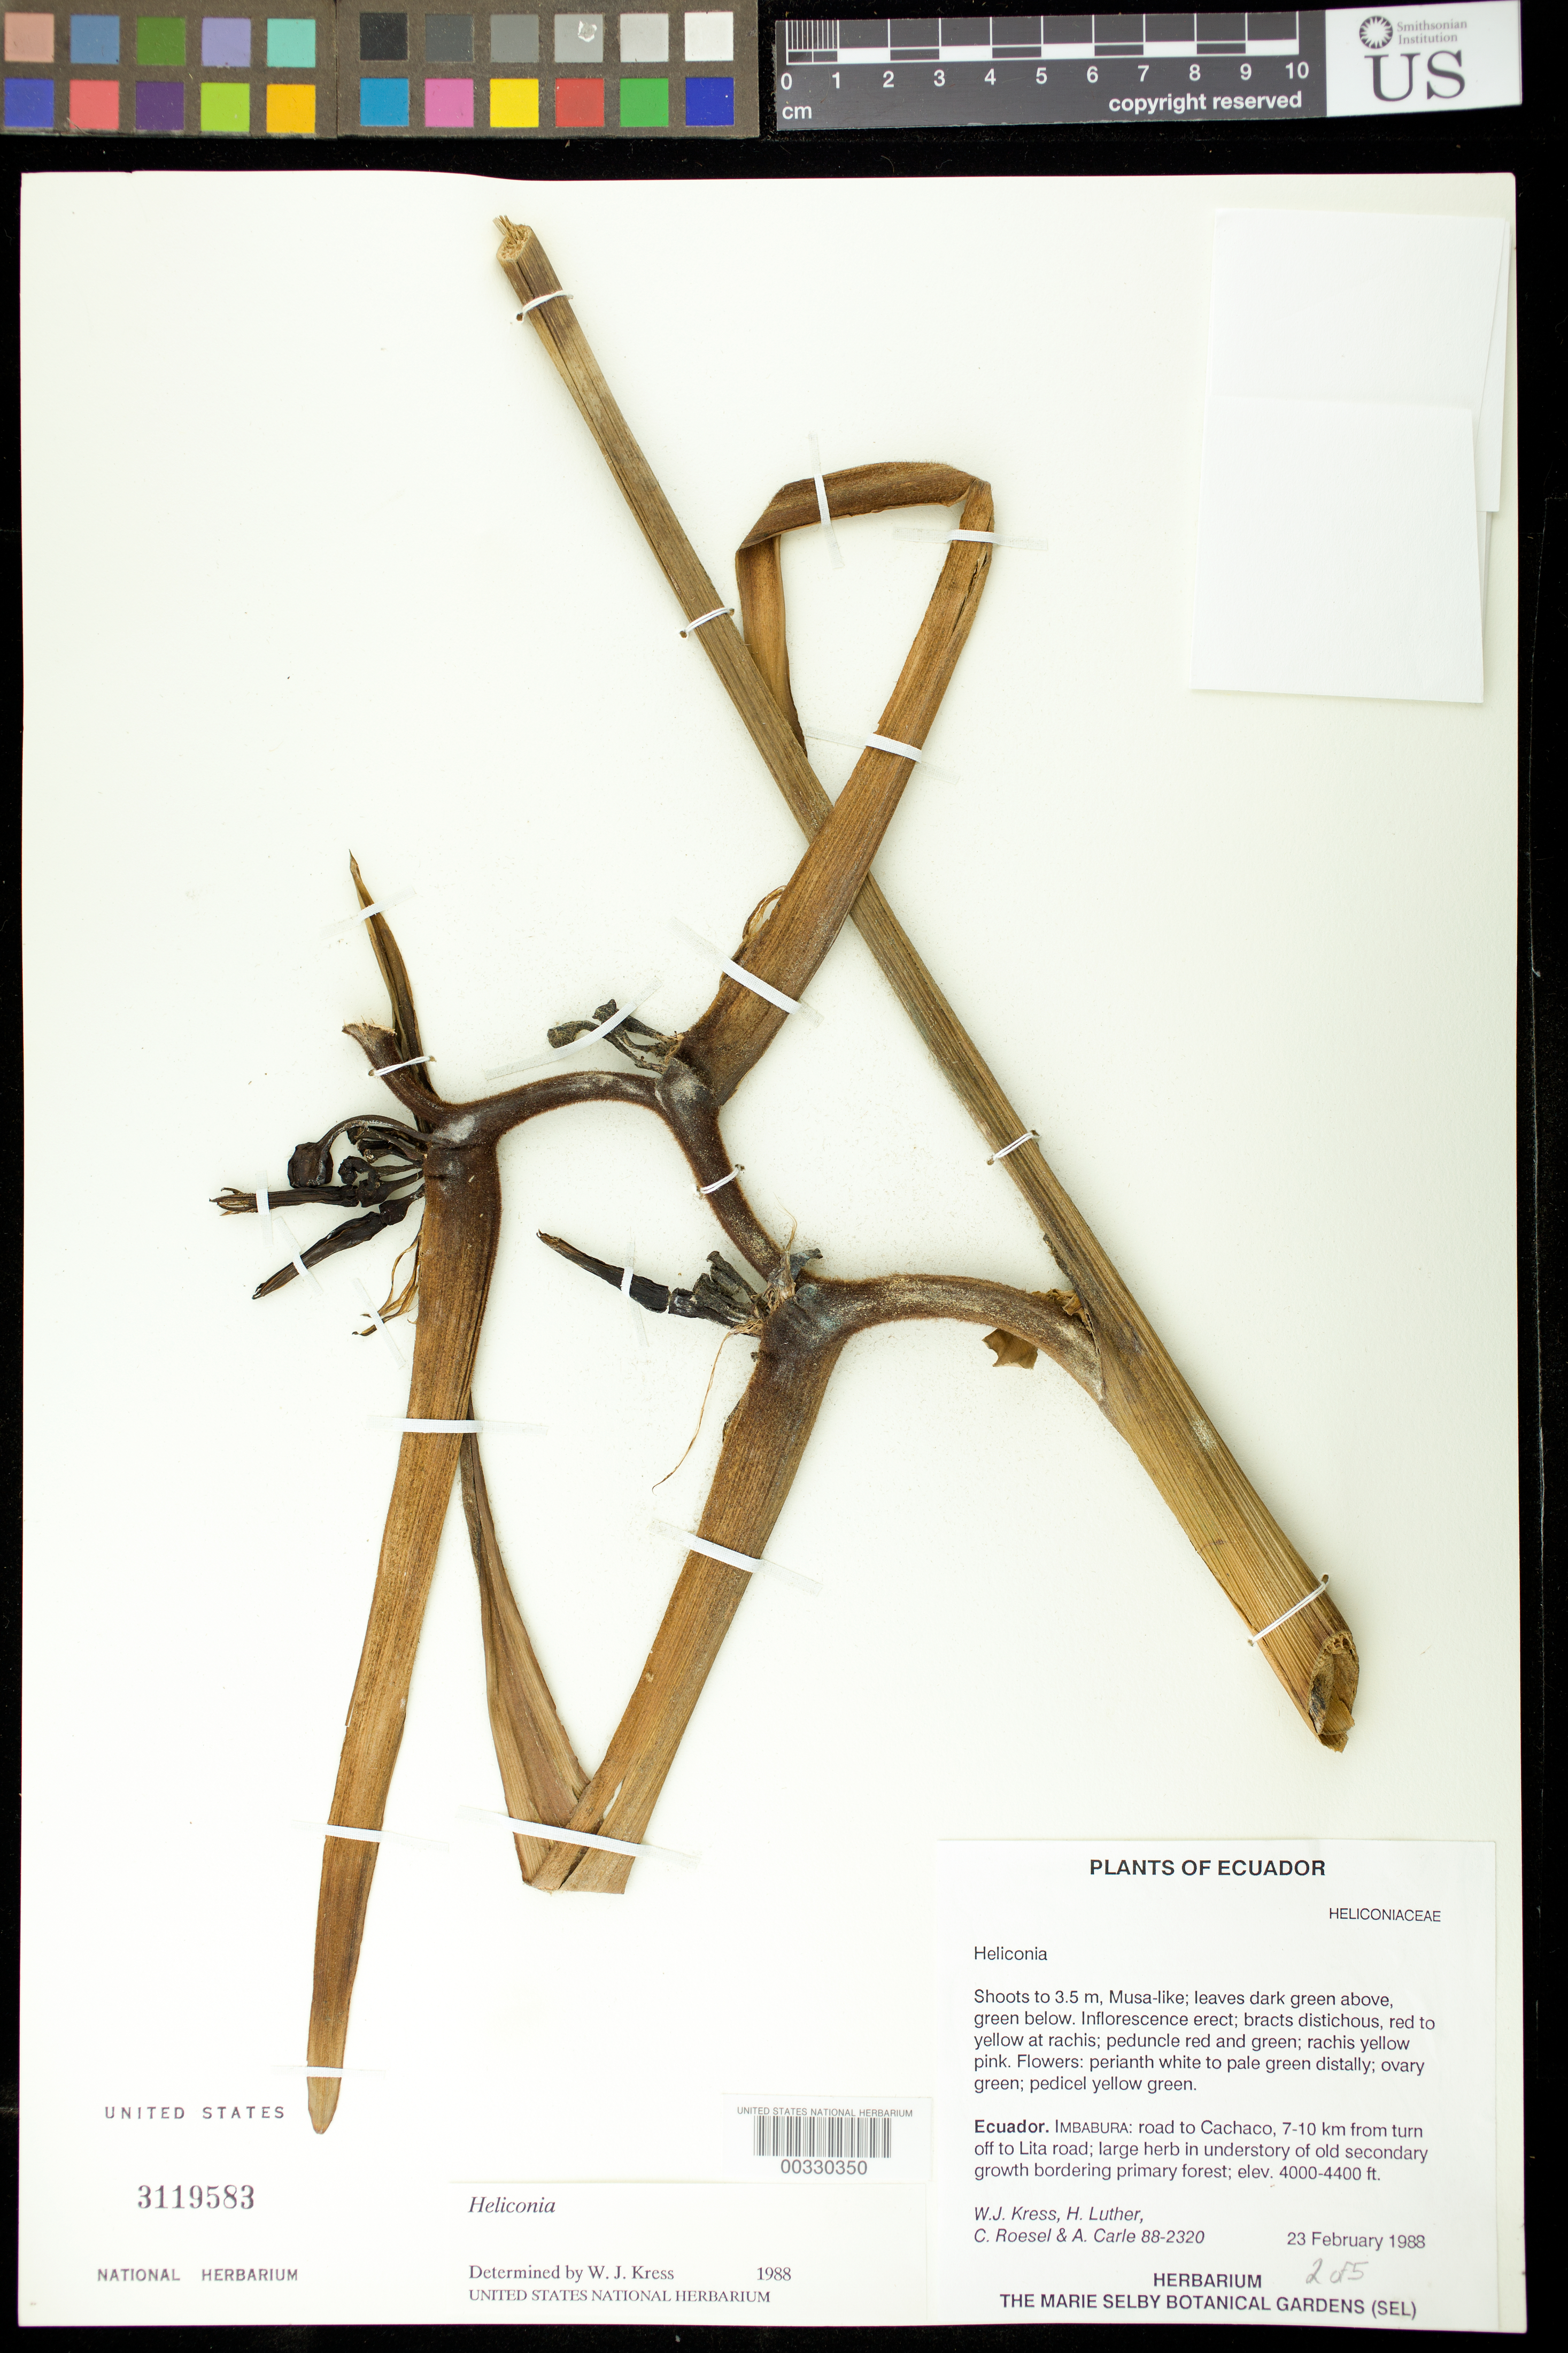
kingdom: Plantae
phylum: Tracheophyta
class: Liliopsida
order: Zingiberales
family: Heliconiaceae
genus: Heliconia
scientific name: Heliconia virginalis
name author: Abalo & G. Morales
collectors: W. J. Kress, Harry E. Luther, C. S. Roesel & A. Carle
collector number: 88-2320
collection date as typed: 23 Feb 1988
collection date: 1988-02-23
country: Ecuador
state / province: Imbabura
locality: Road to Cachaco, 7-10 km from turn of L to Lita road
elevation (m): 1219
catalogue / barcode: US 3119583